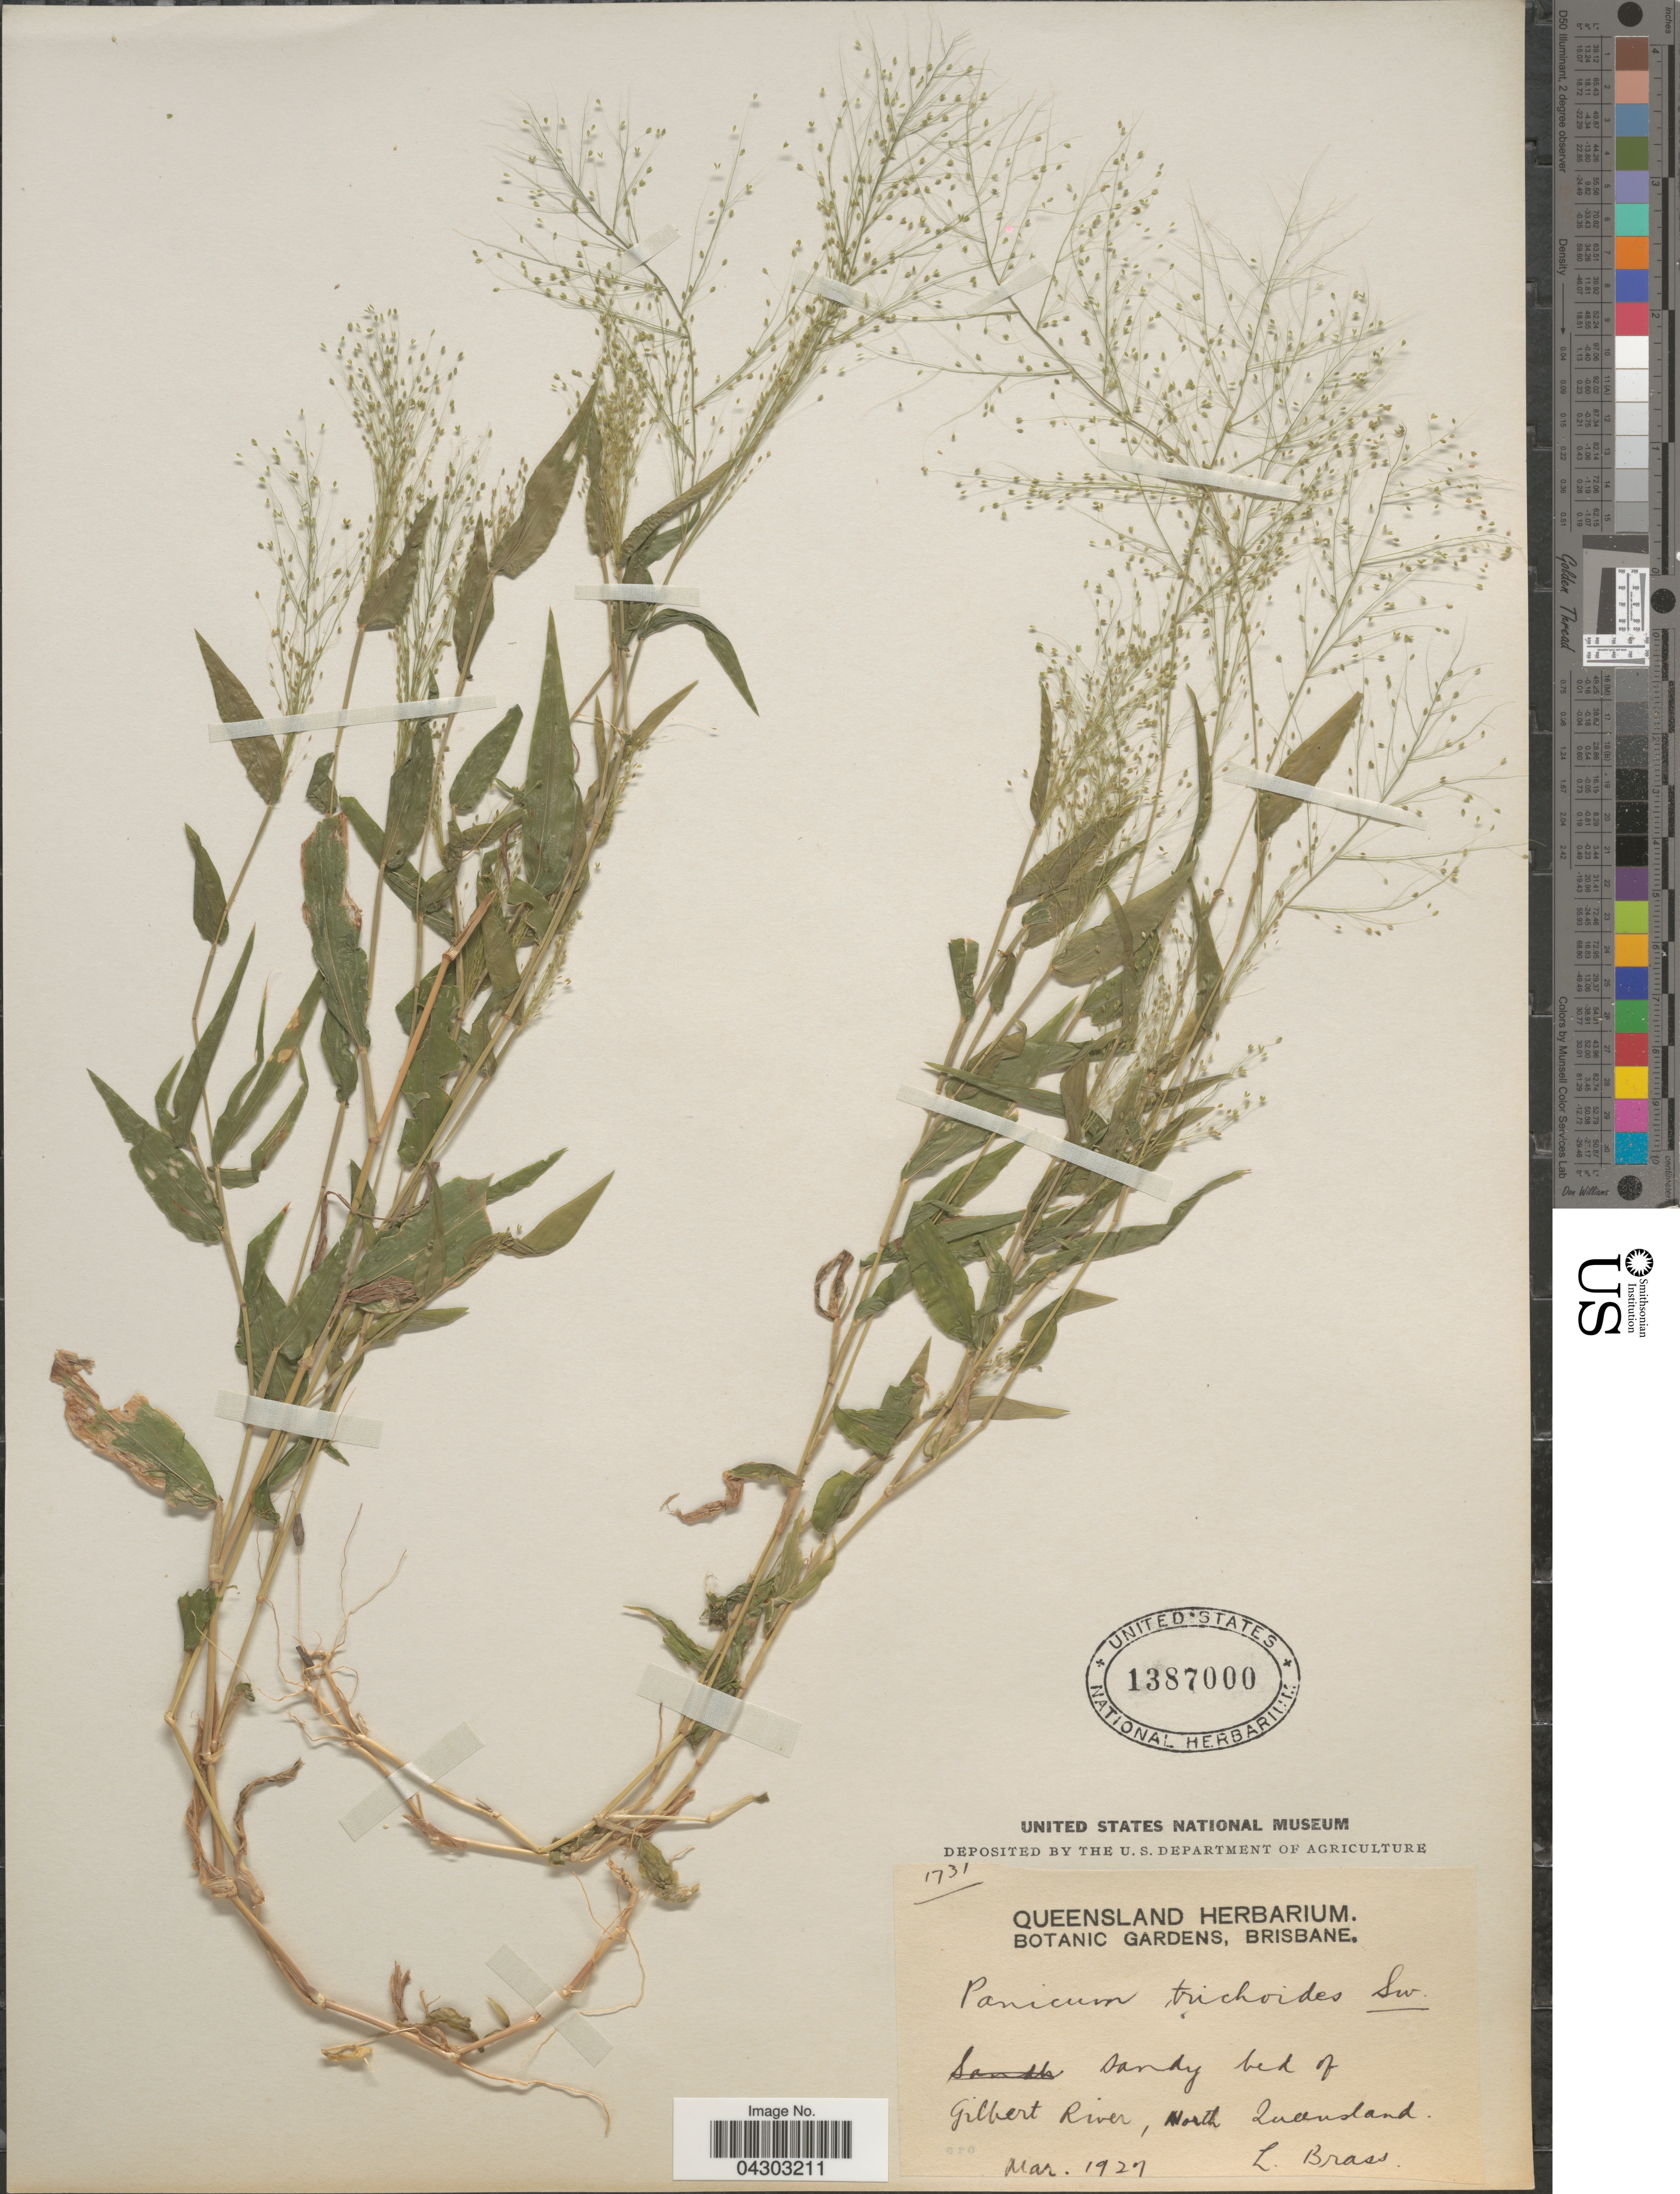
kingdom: Plantae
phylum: Tracheophyta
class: Liliopsida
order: Poales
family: Poaceae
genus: Panicum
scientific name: Panicum trichoides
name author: Sw.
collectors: L. J. Brass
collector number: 1731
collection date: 1927-03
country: Australia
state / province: Queensland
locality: Sandy bed of Gilbert River, North Queensland.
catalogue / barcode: US 1387000